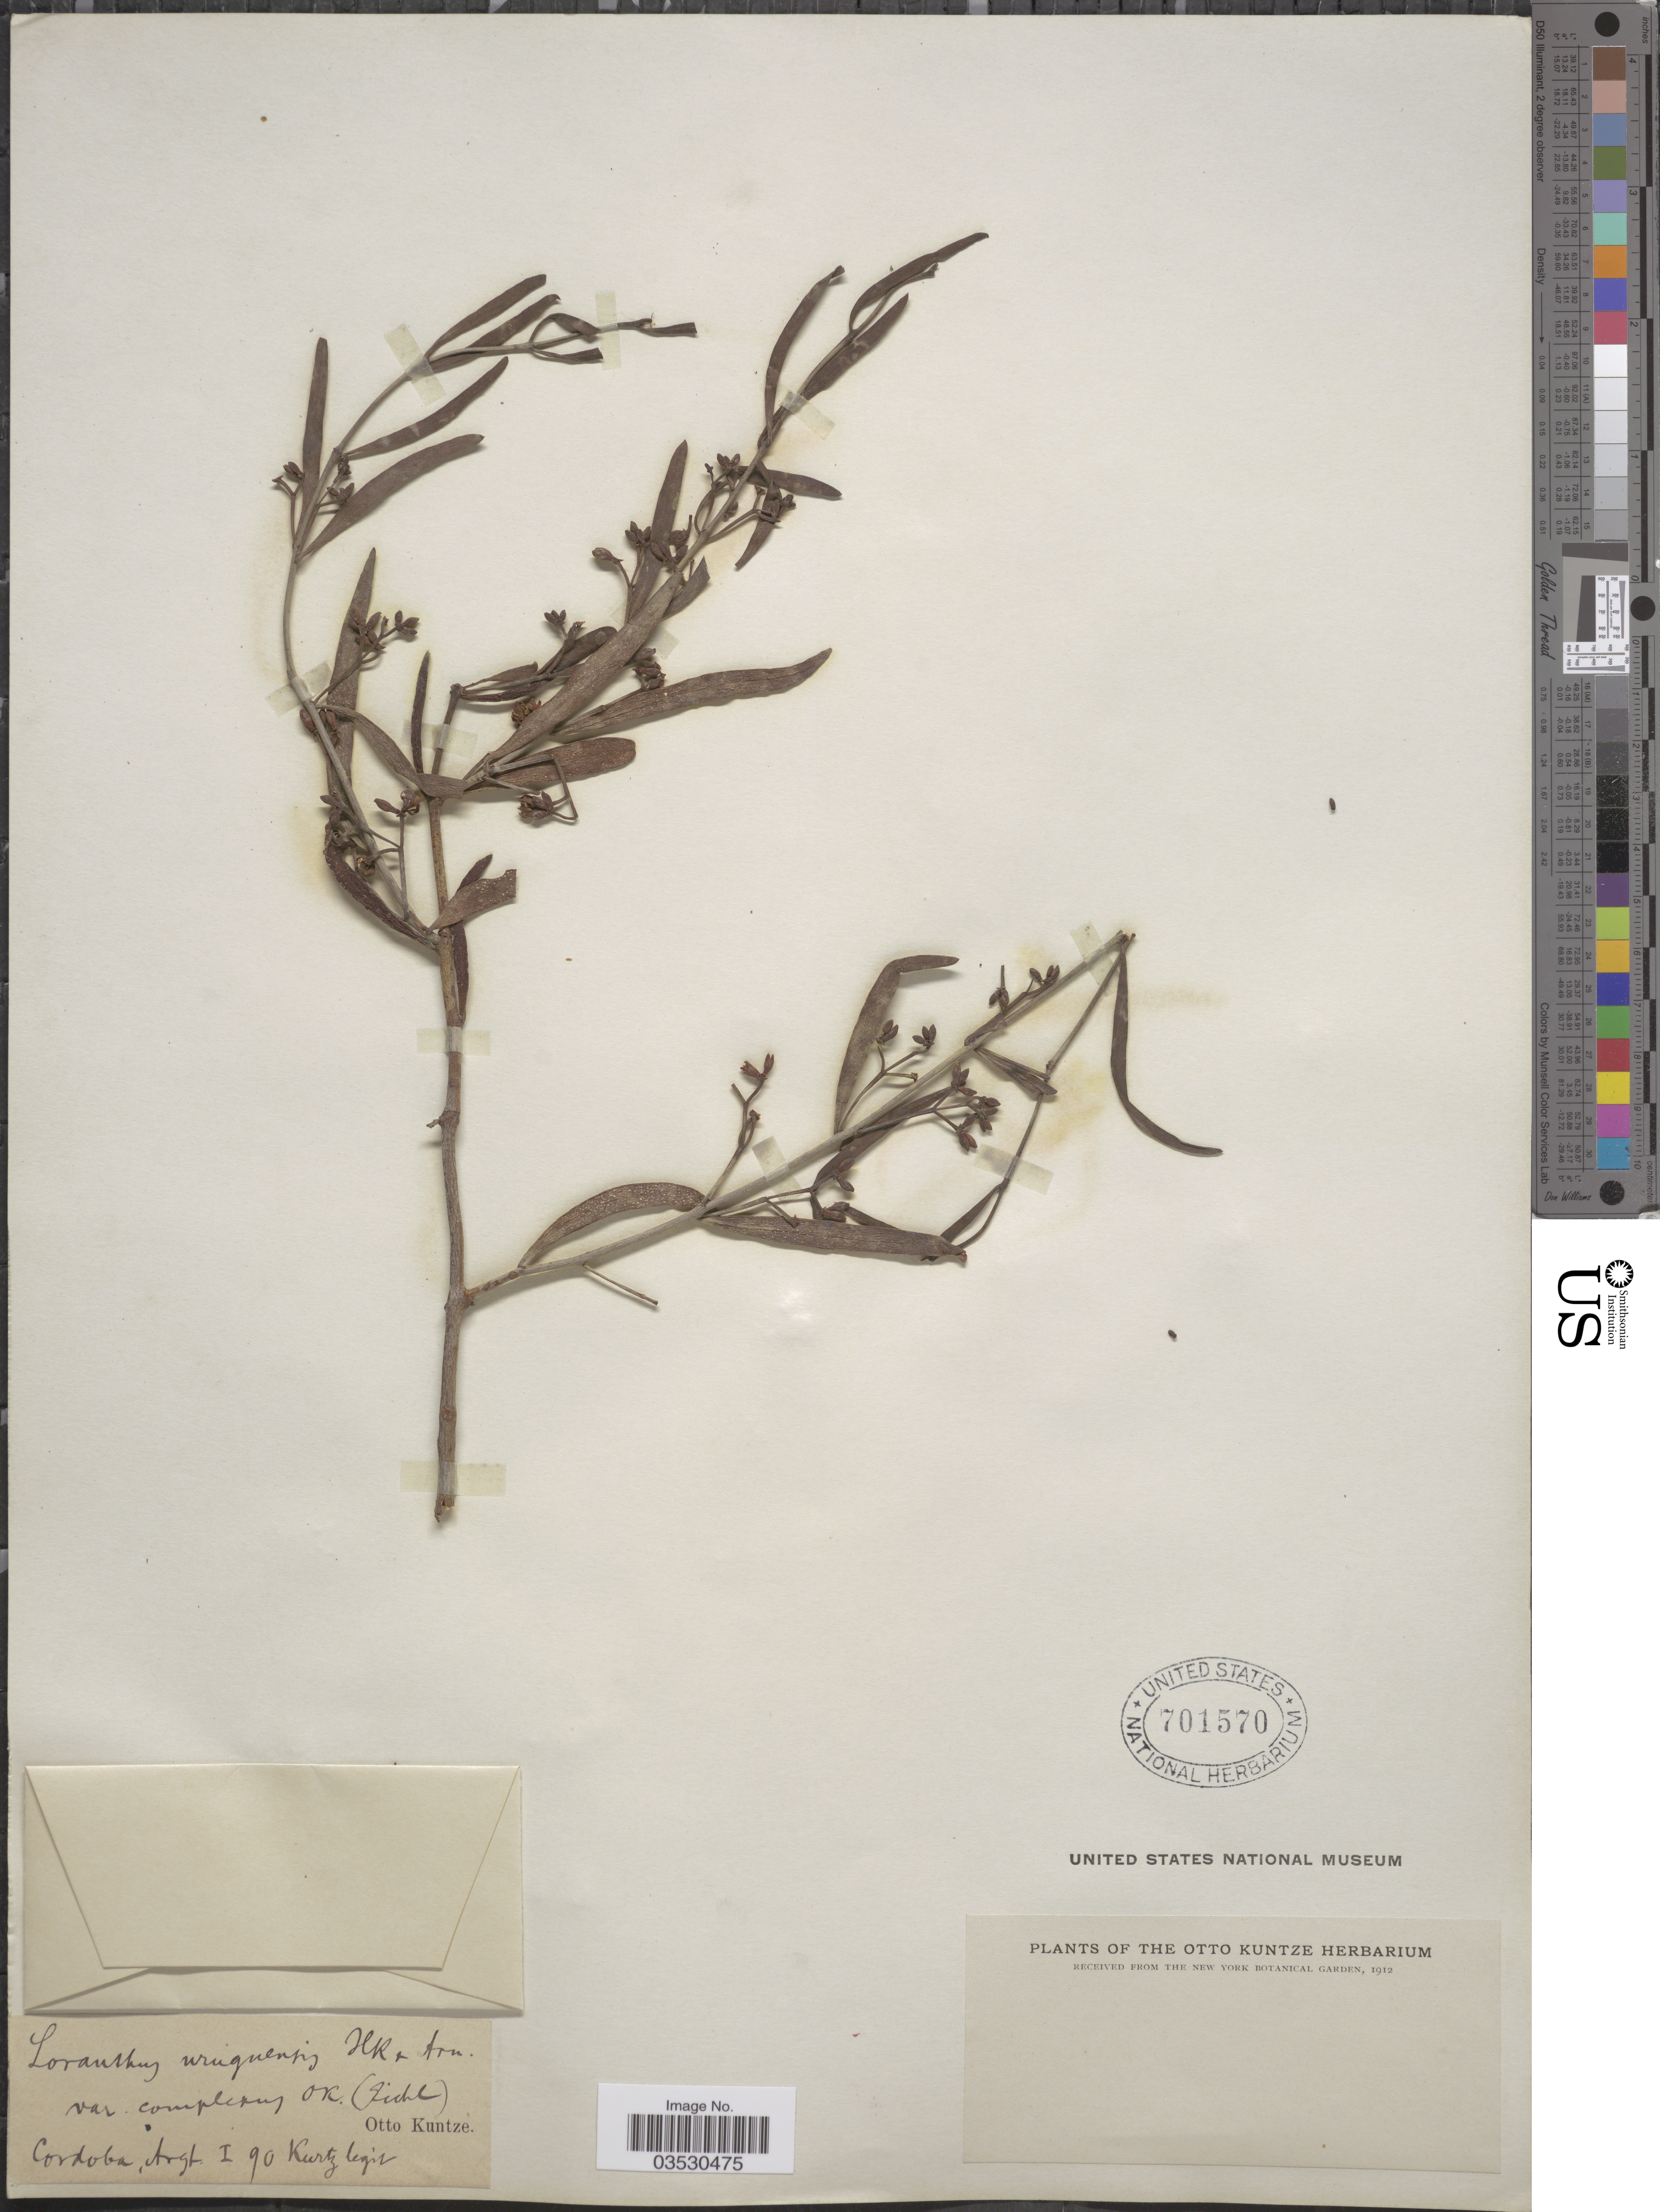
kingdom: Plantae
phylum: Tracheophyta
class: Magnoliopsida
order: Santalales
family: Loranthaceae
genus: Struthanthus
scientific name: Struthanthus uraguensis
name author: G. Don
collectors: C.E.O. Kuntze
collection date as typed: Transcribed d/m/y: /1/90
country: Argentina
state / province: Cordoba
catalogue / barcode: US 701570